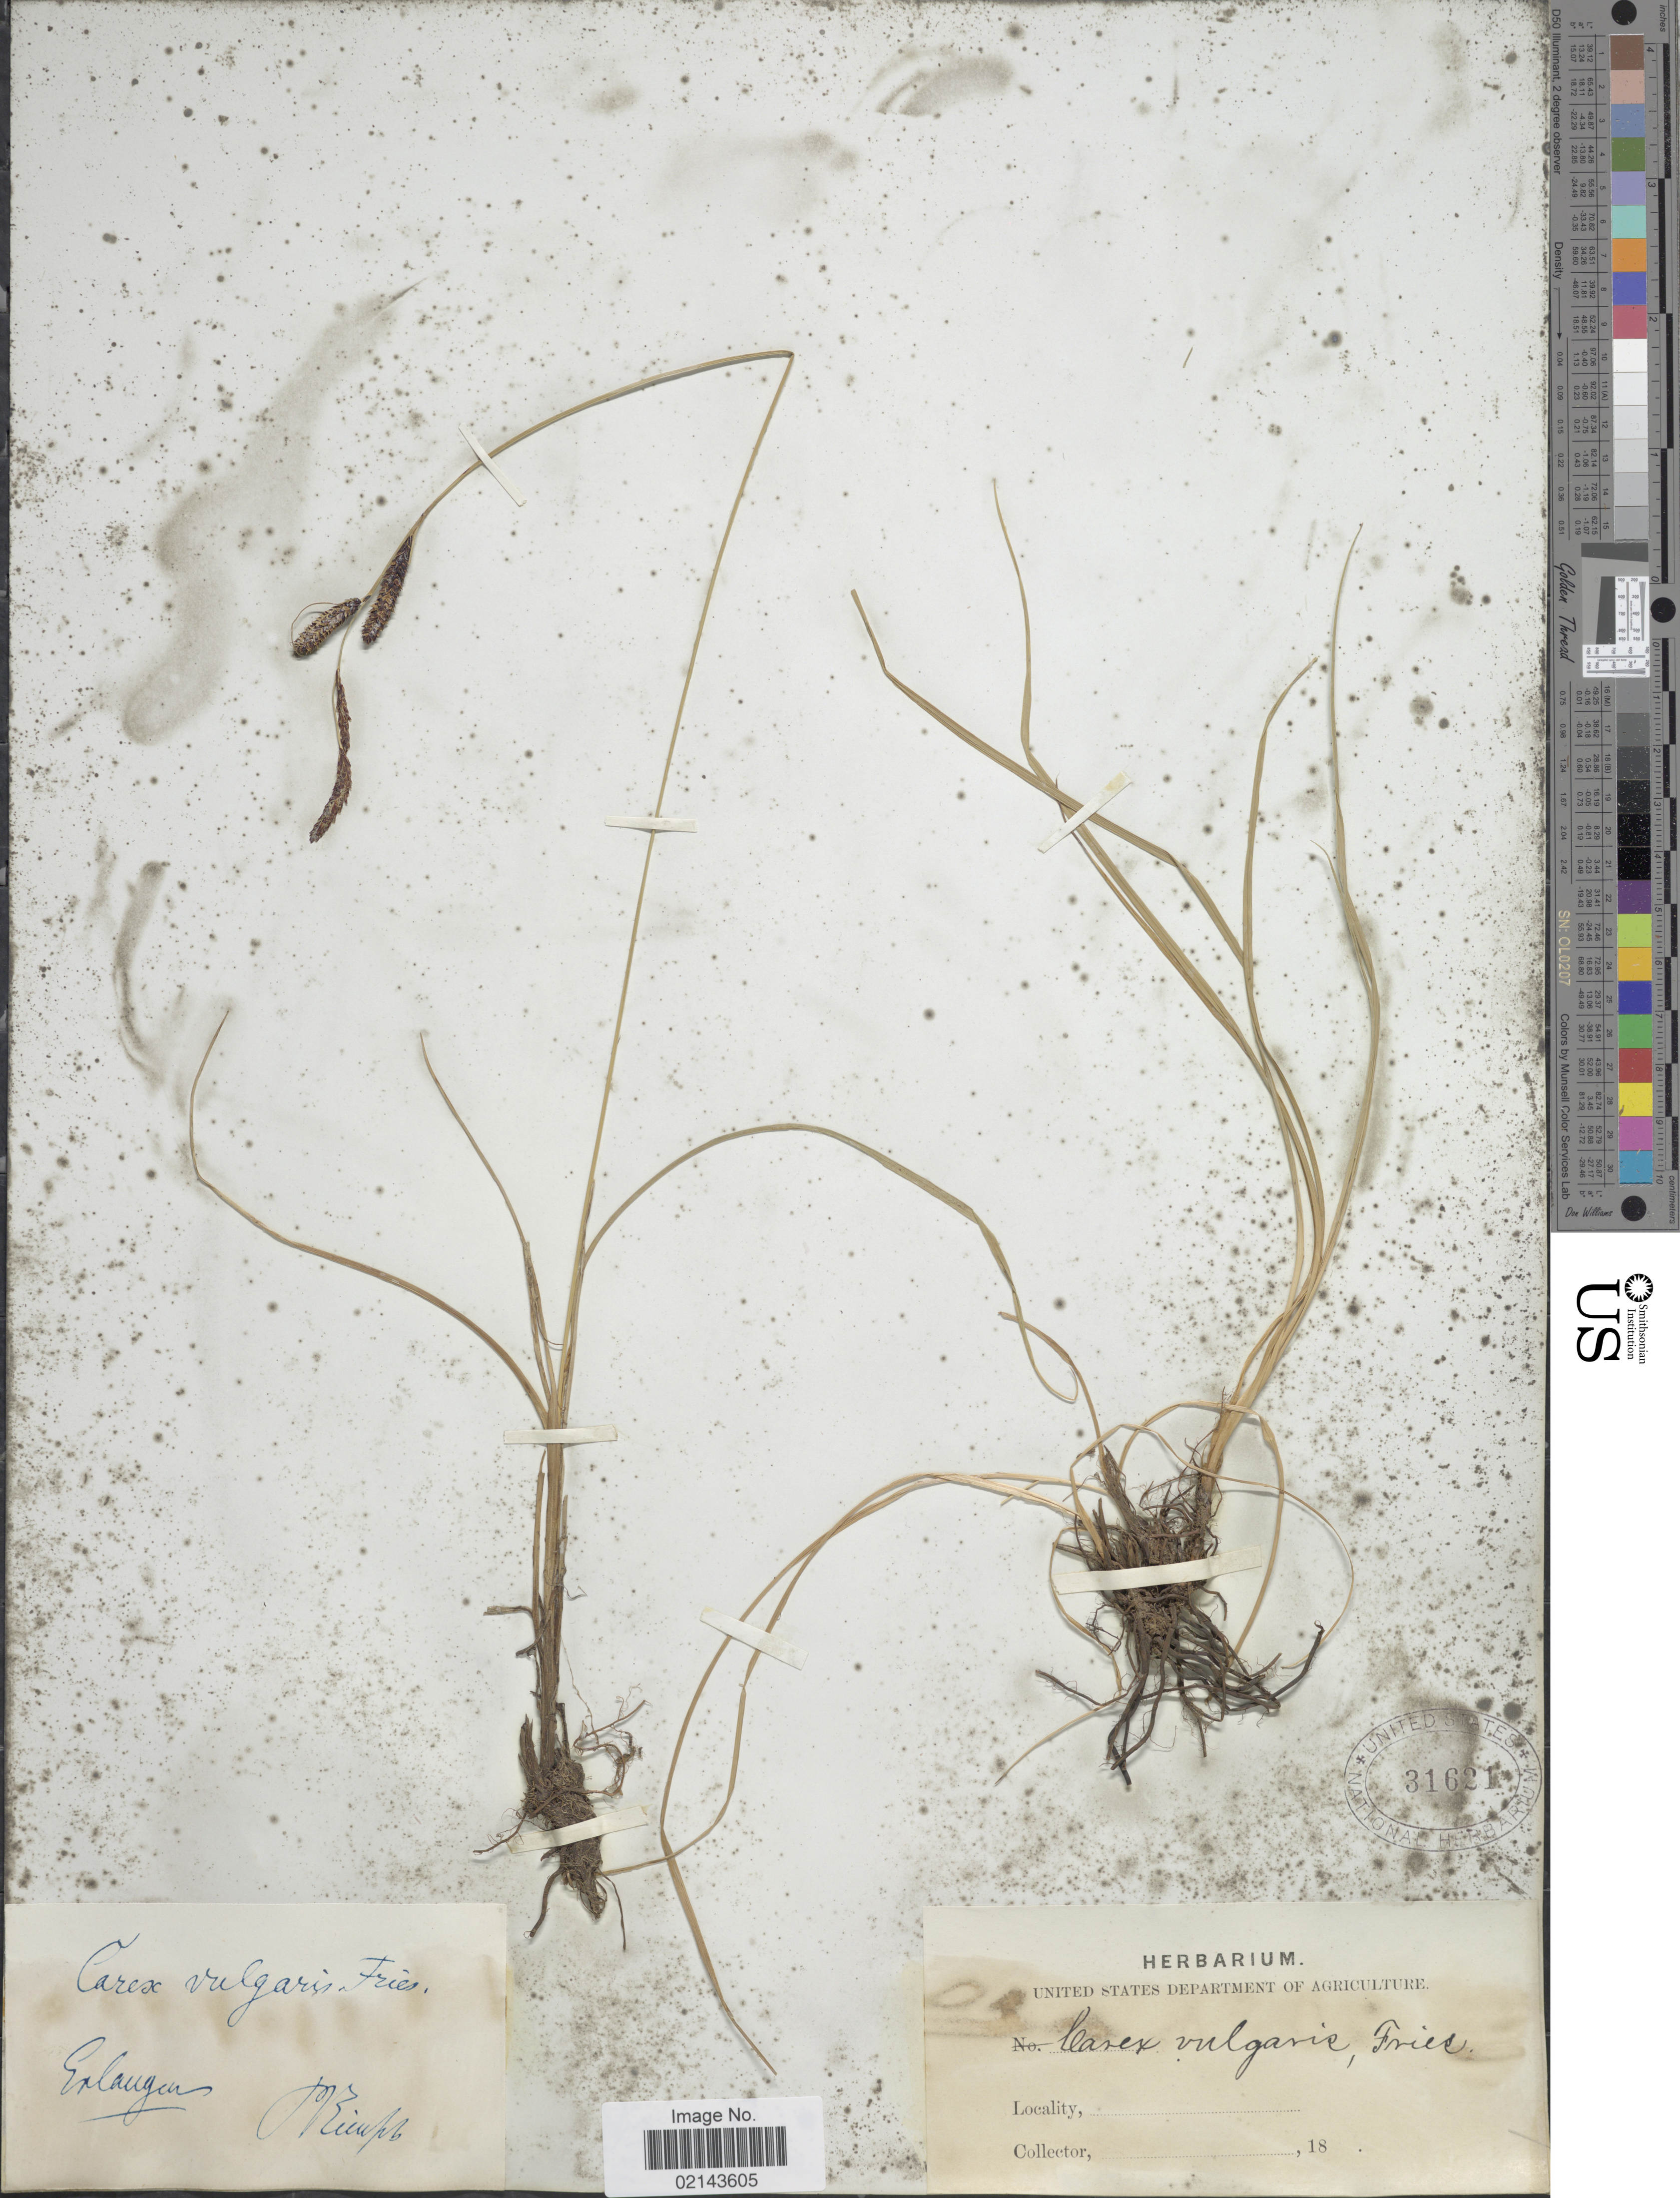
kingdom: Plantae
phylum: Tracheophyta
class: Liliopsida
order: Poales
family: Cyperaceae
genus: Carex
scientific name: Carex nigra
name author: (L.) Reichard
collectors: P. Rimple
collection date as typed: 18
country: Germany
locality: Erlangen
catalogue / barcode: US 31621